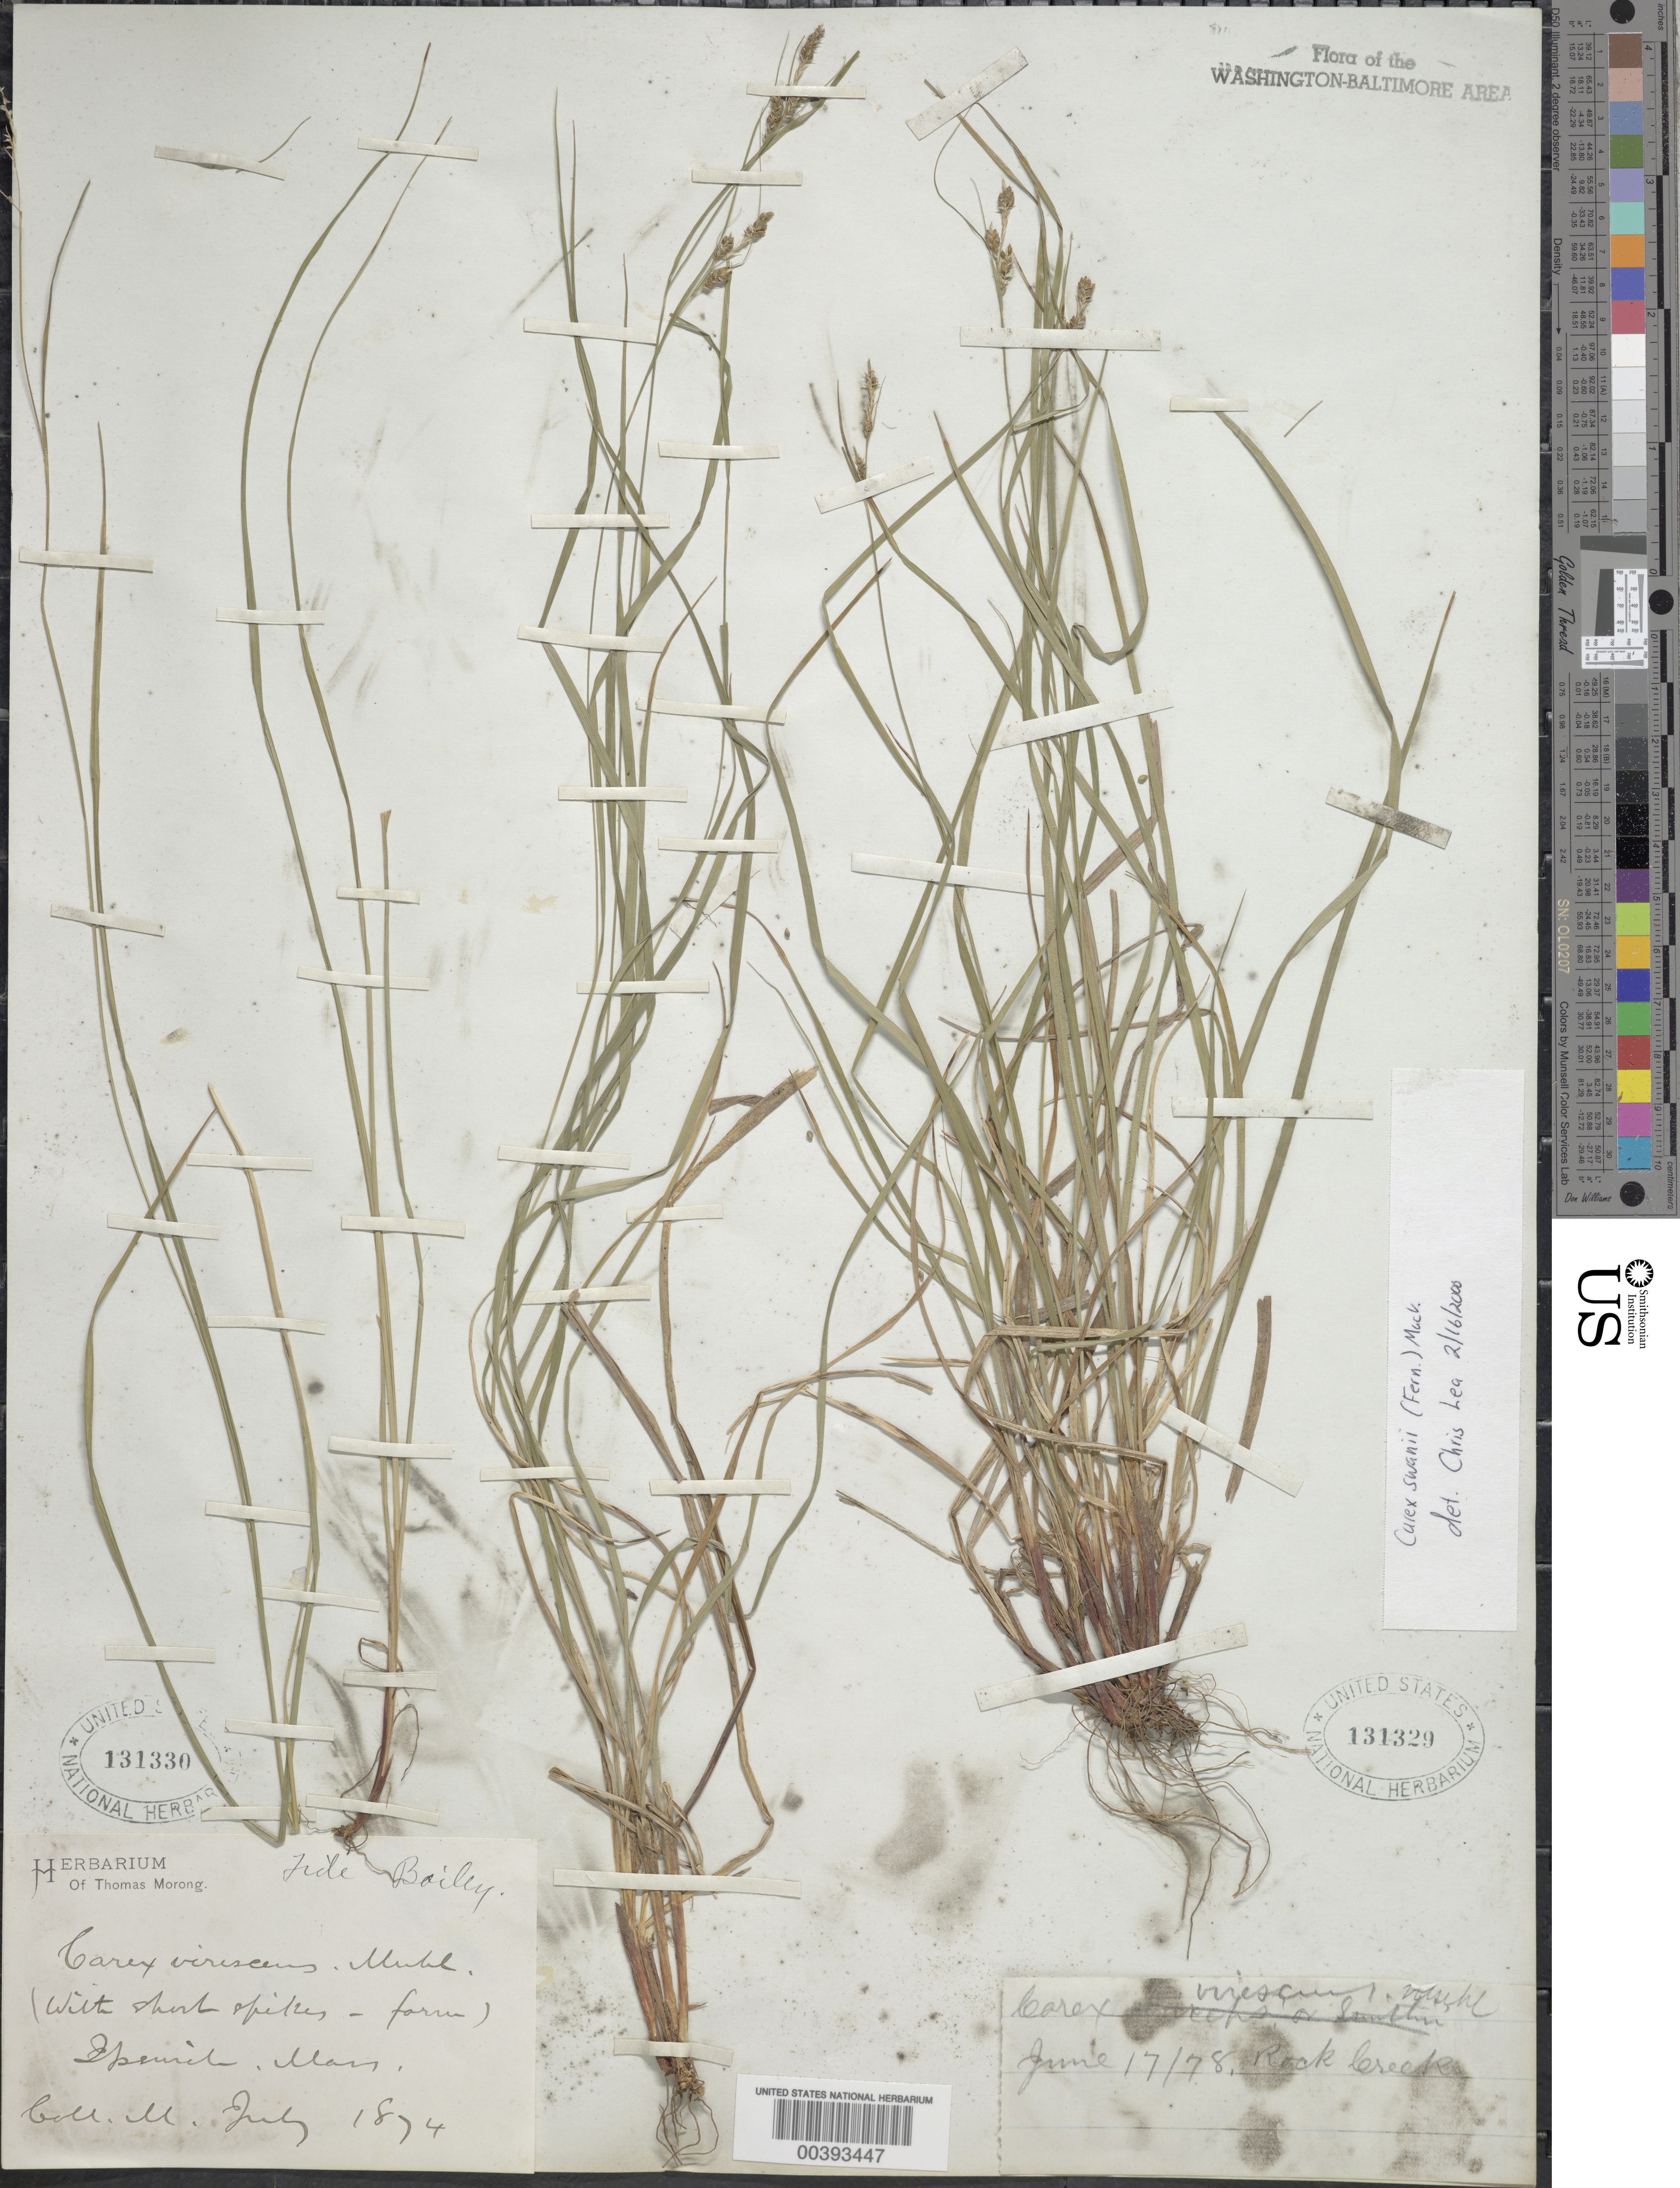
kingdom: Plantae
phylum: Tracheophyta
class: Liliopsida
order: Poales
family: Cyperaceae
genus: Carex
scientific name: Carex swanii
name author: (Fernald) Mack.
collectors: T. Morong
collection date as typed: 17 Jun 1878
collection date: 1878-06-17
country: United States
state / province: District of Columbia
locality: Rock Creek Rock Creek Park & vicinity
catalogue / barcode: US 131329